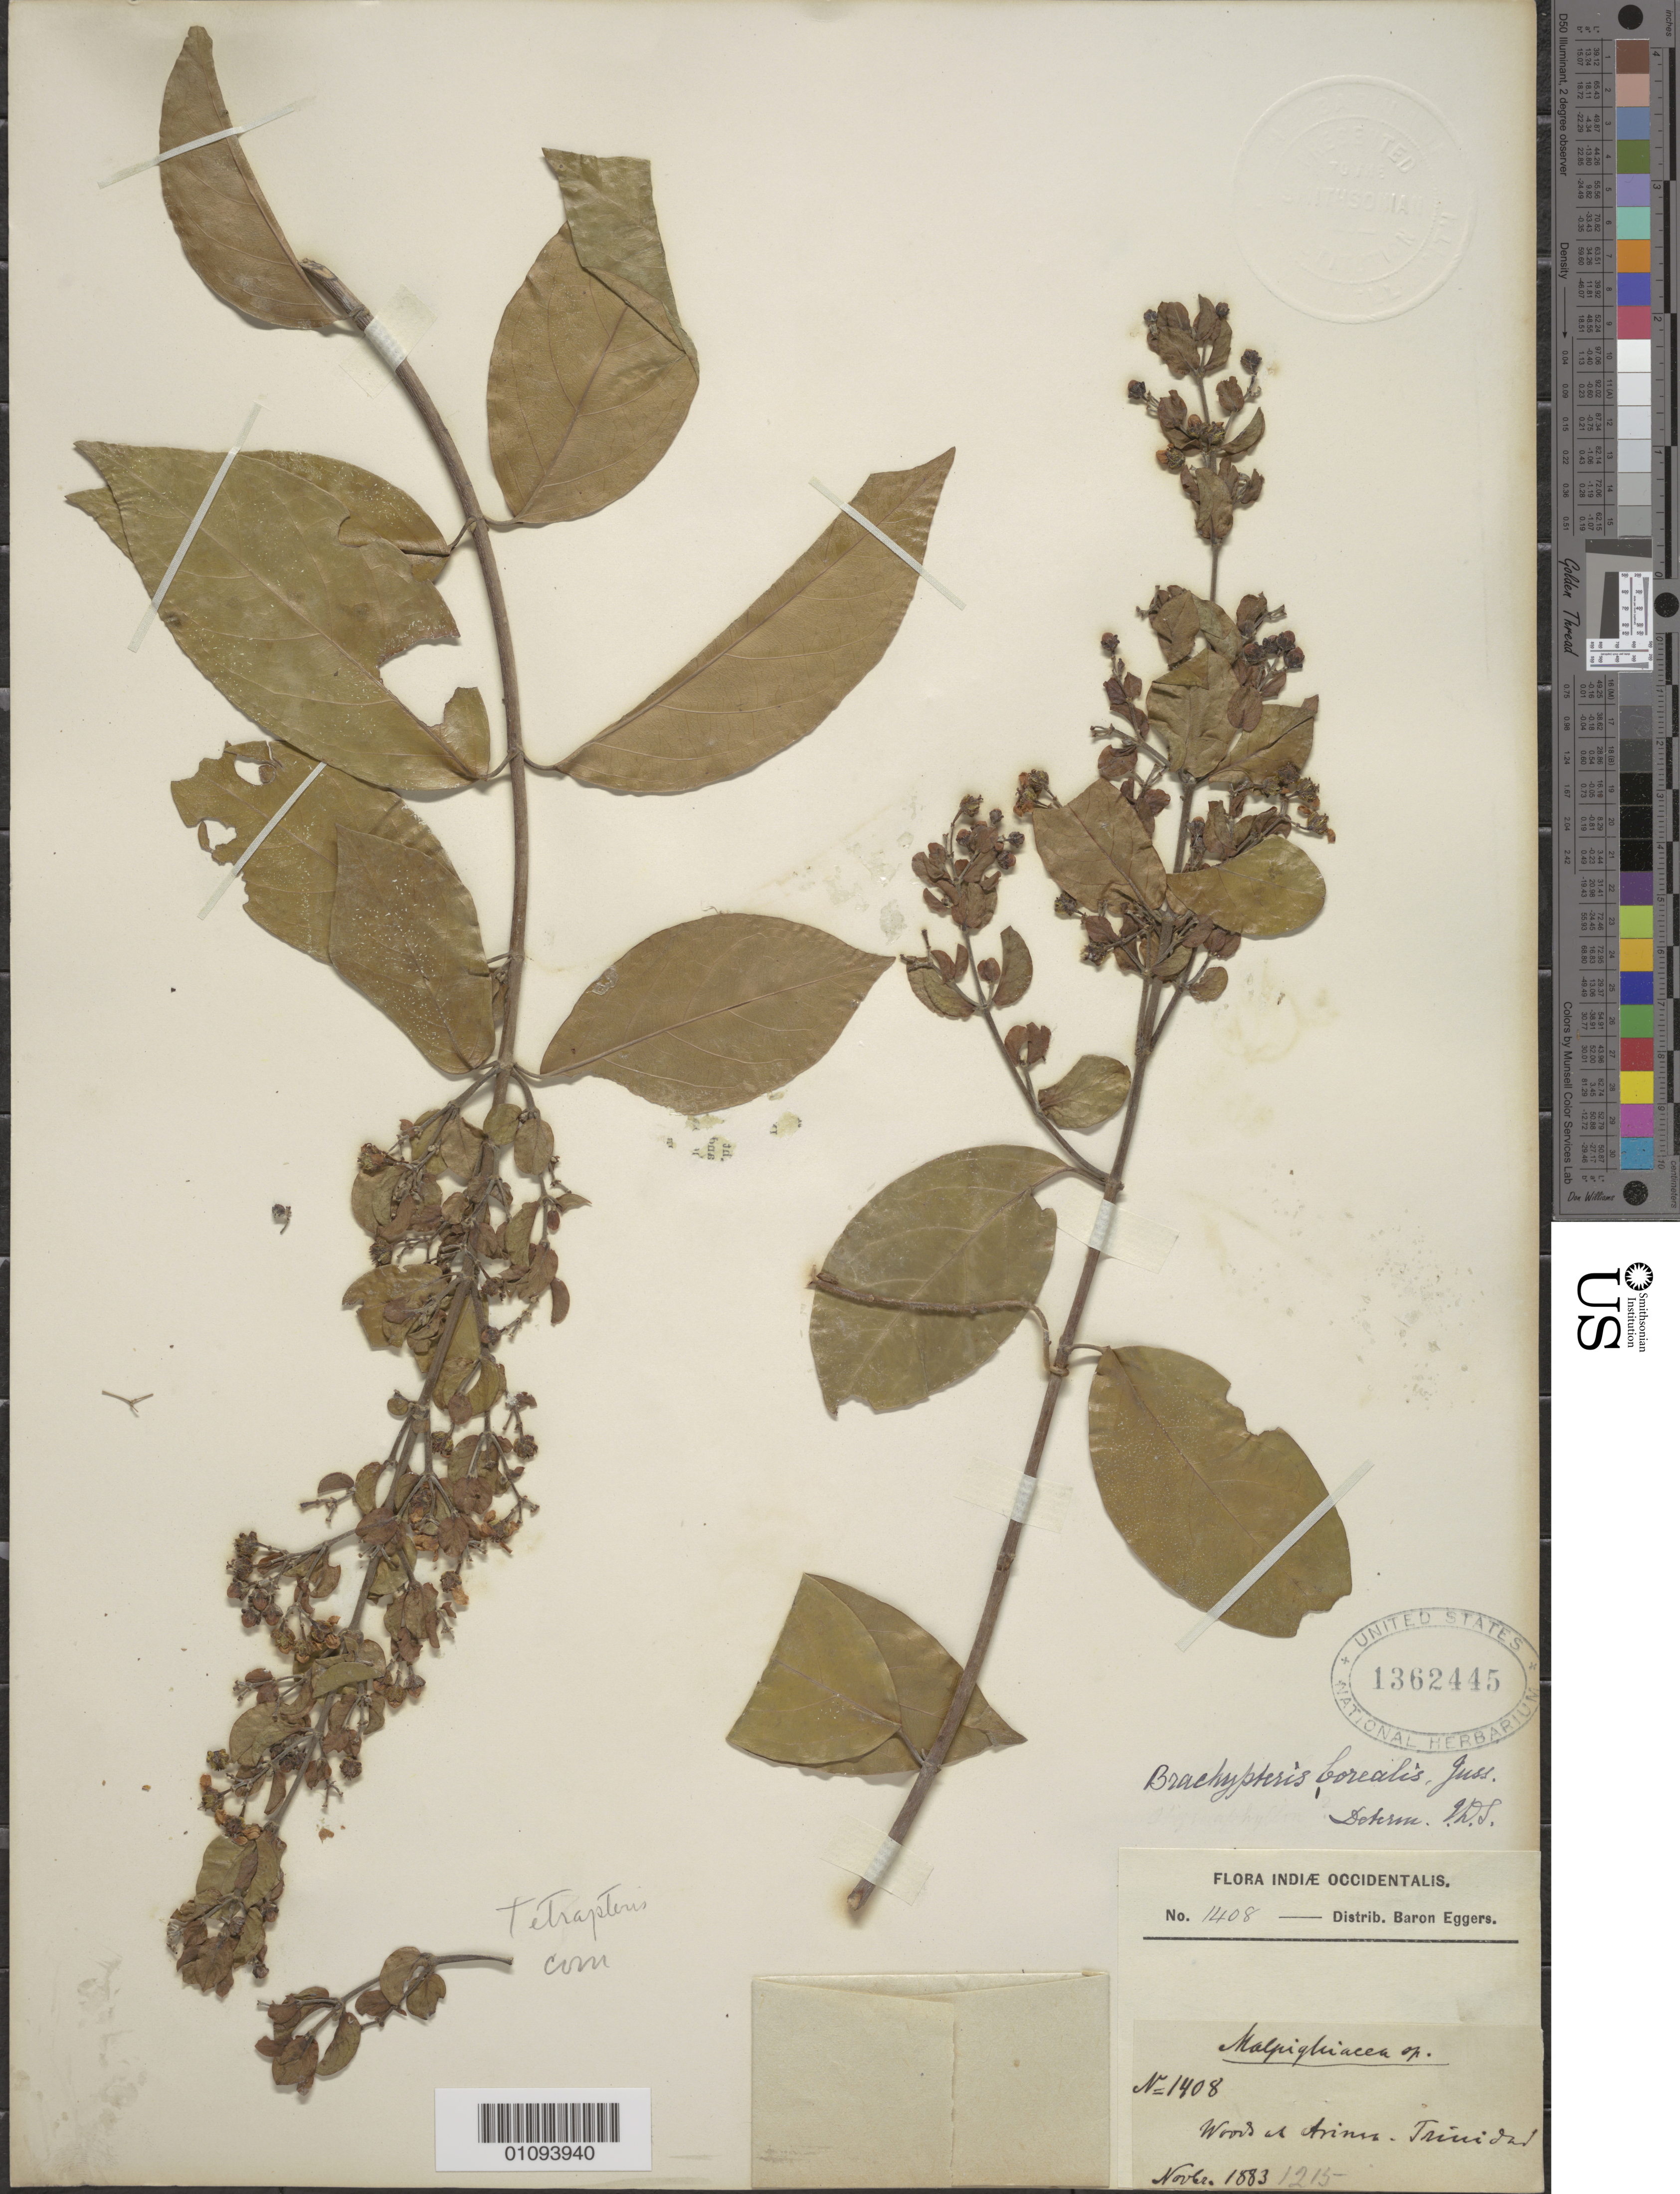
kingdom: Plantae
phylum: Tracheophyta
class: Magnoliopsida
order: Malpighiales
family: Malpighiaceae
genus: Tetrapterys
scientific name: Tetrapterys discolor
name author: (G. Mey.) DC.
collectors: H. F. A. von Eggers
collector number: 1408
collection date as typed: Nov 1883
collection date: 1883-11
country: Trinidad and Tobago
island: Trinidad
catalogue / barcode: US 1362445